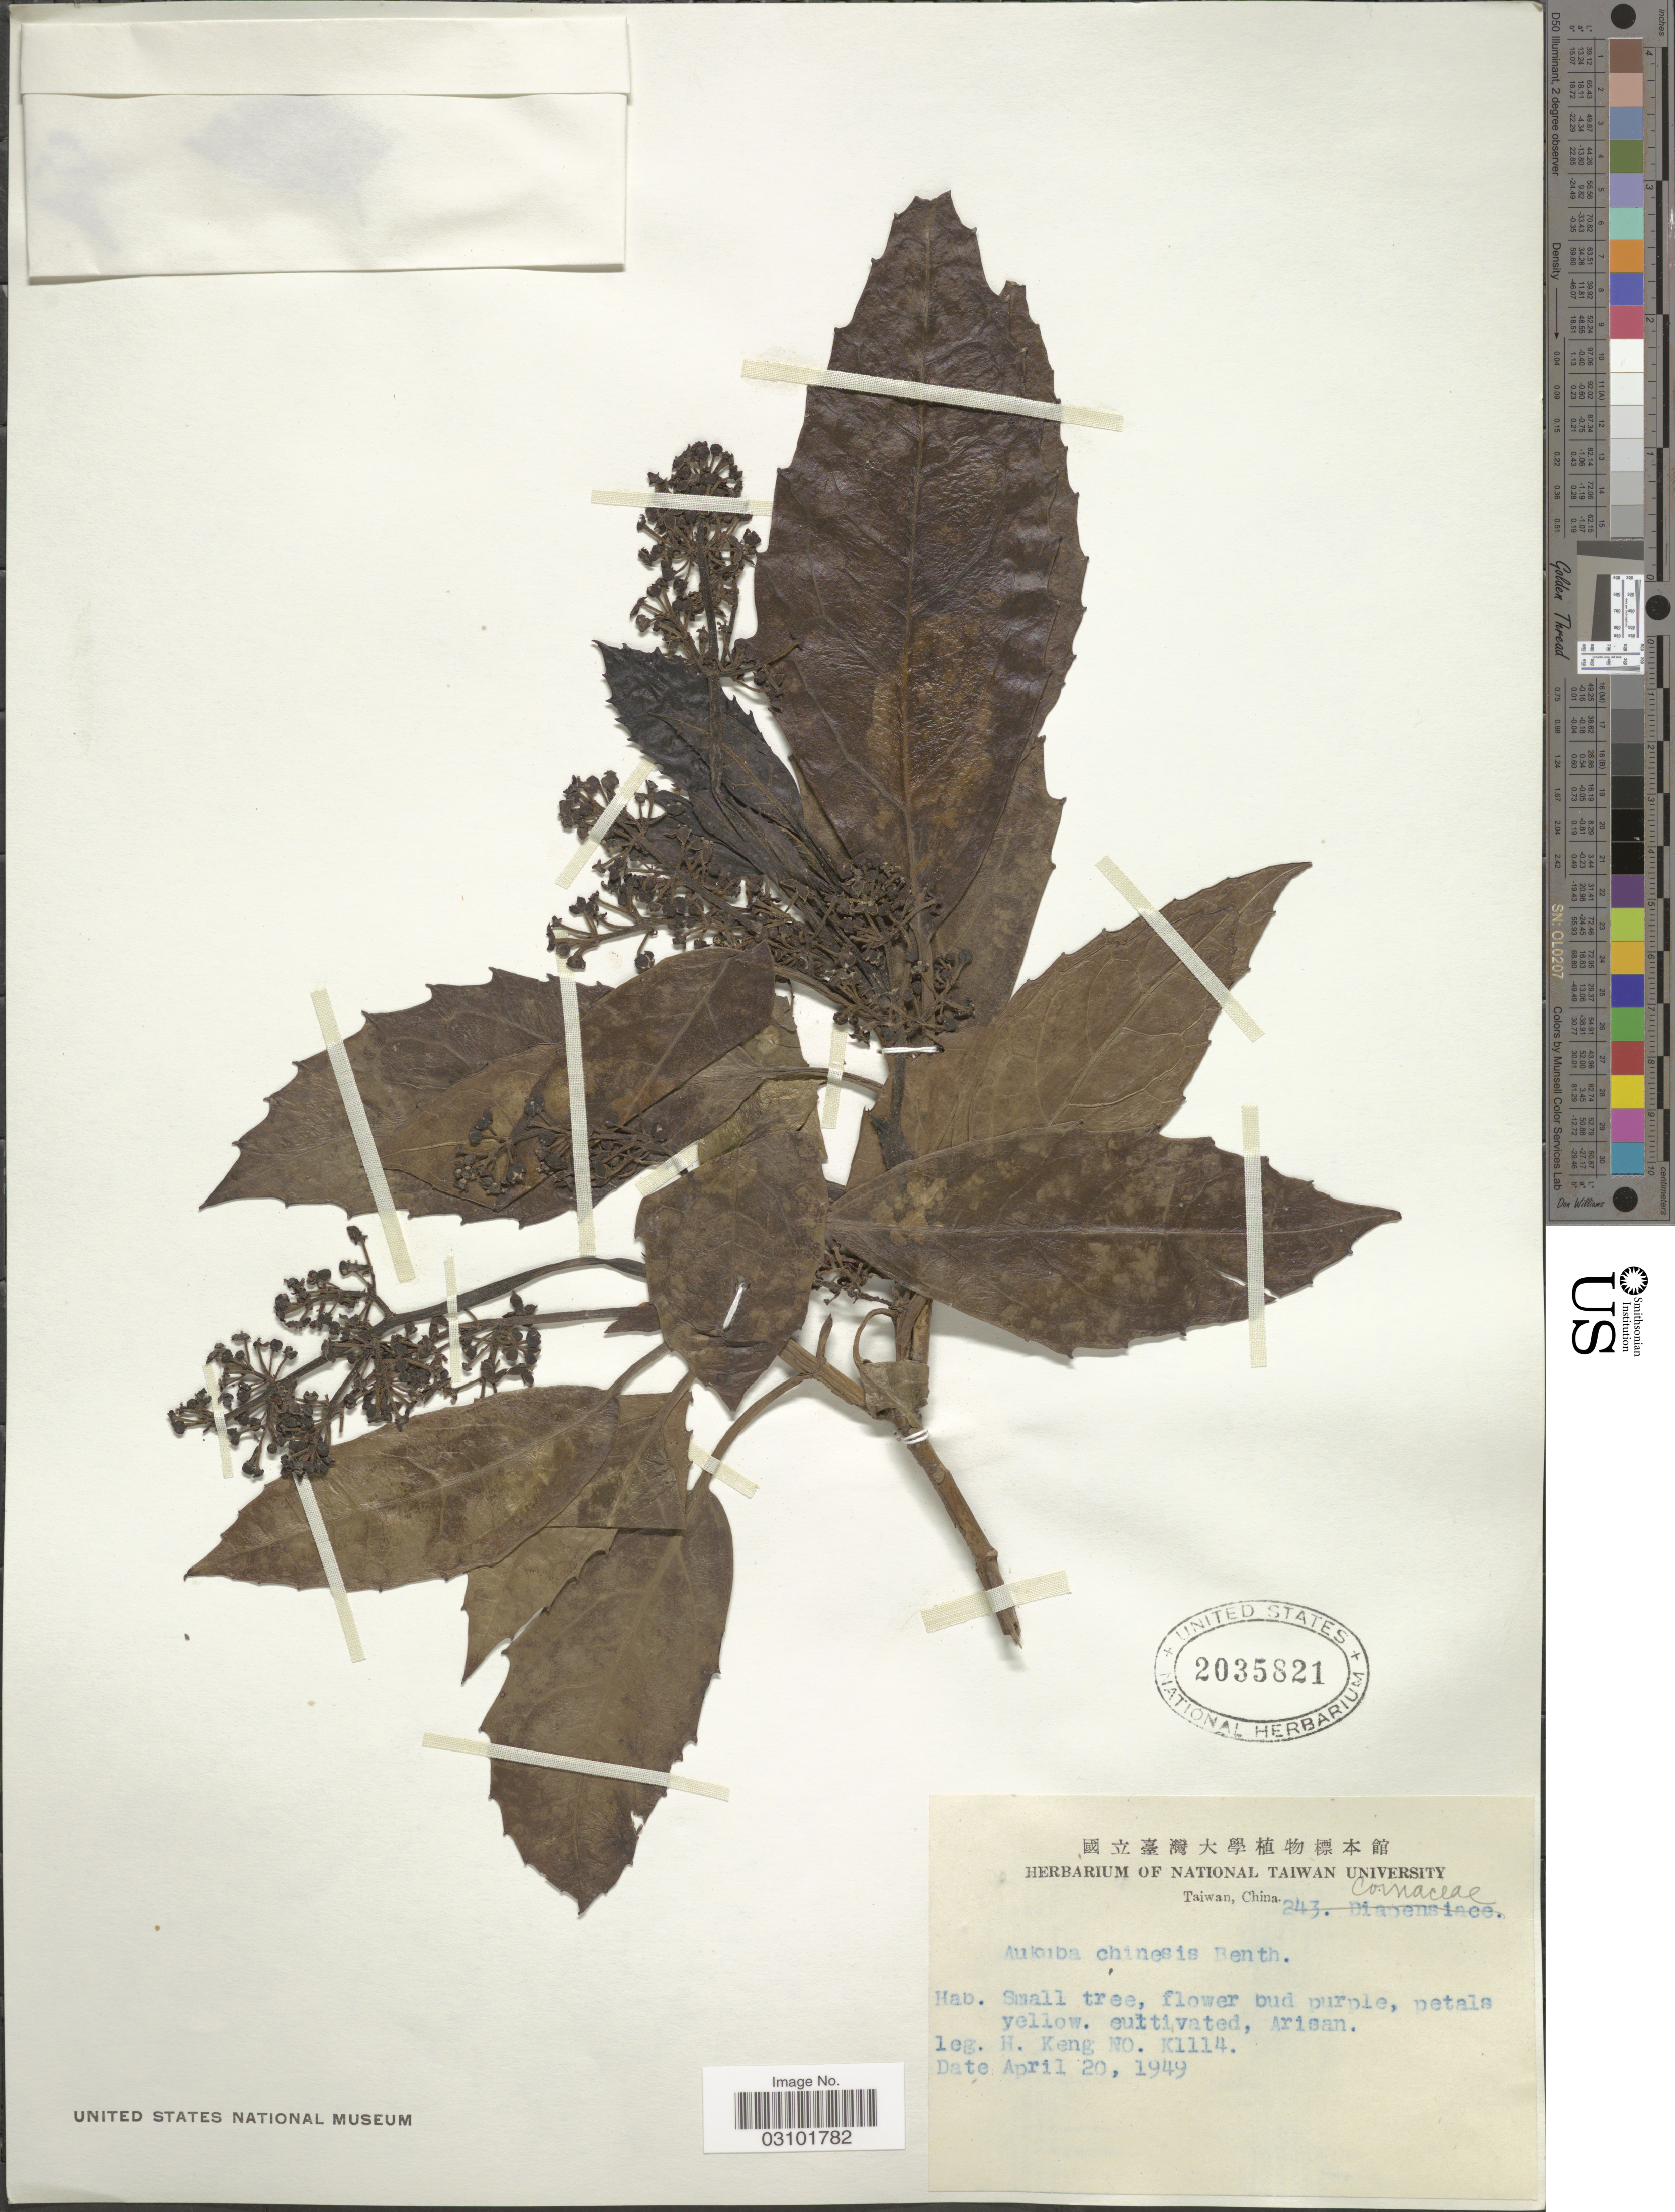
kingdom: Plantae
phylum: Tracheophyta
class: Magnoliopsida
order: Garryales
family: Garryaceae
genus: Aucuba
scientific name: Aucuba chinensis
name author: Benth.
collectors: H. Keng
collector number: K1114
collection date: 1949-04-20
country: Taiwan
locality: Arisan.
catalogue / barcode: US 2035821